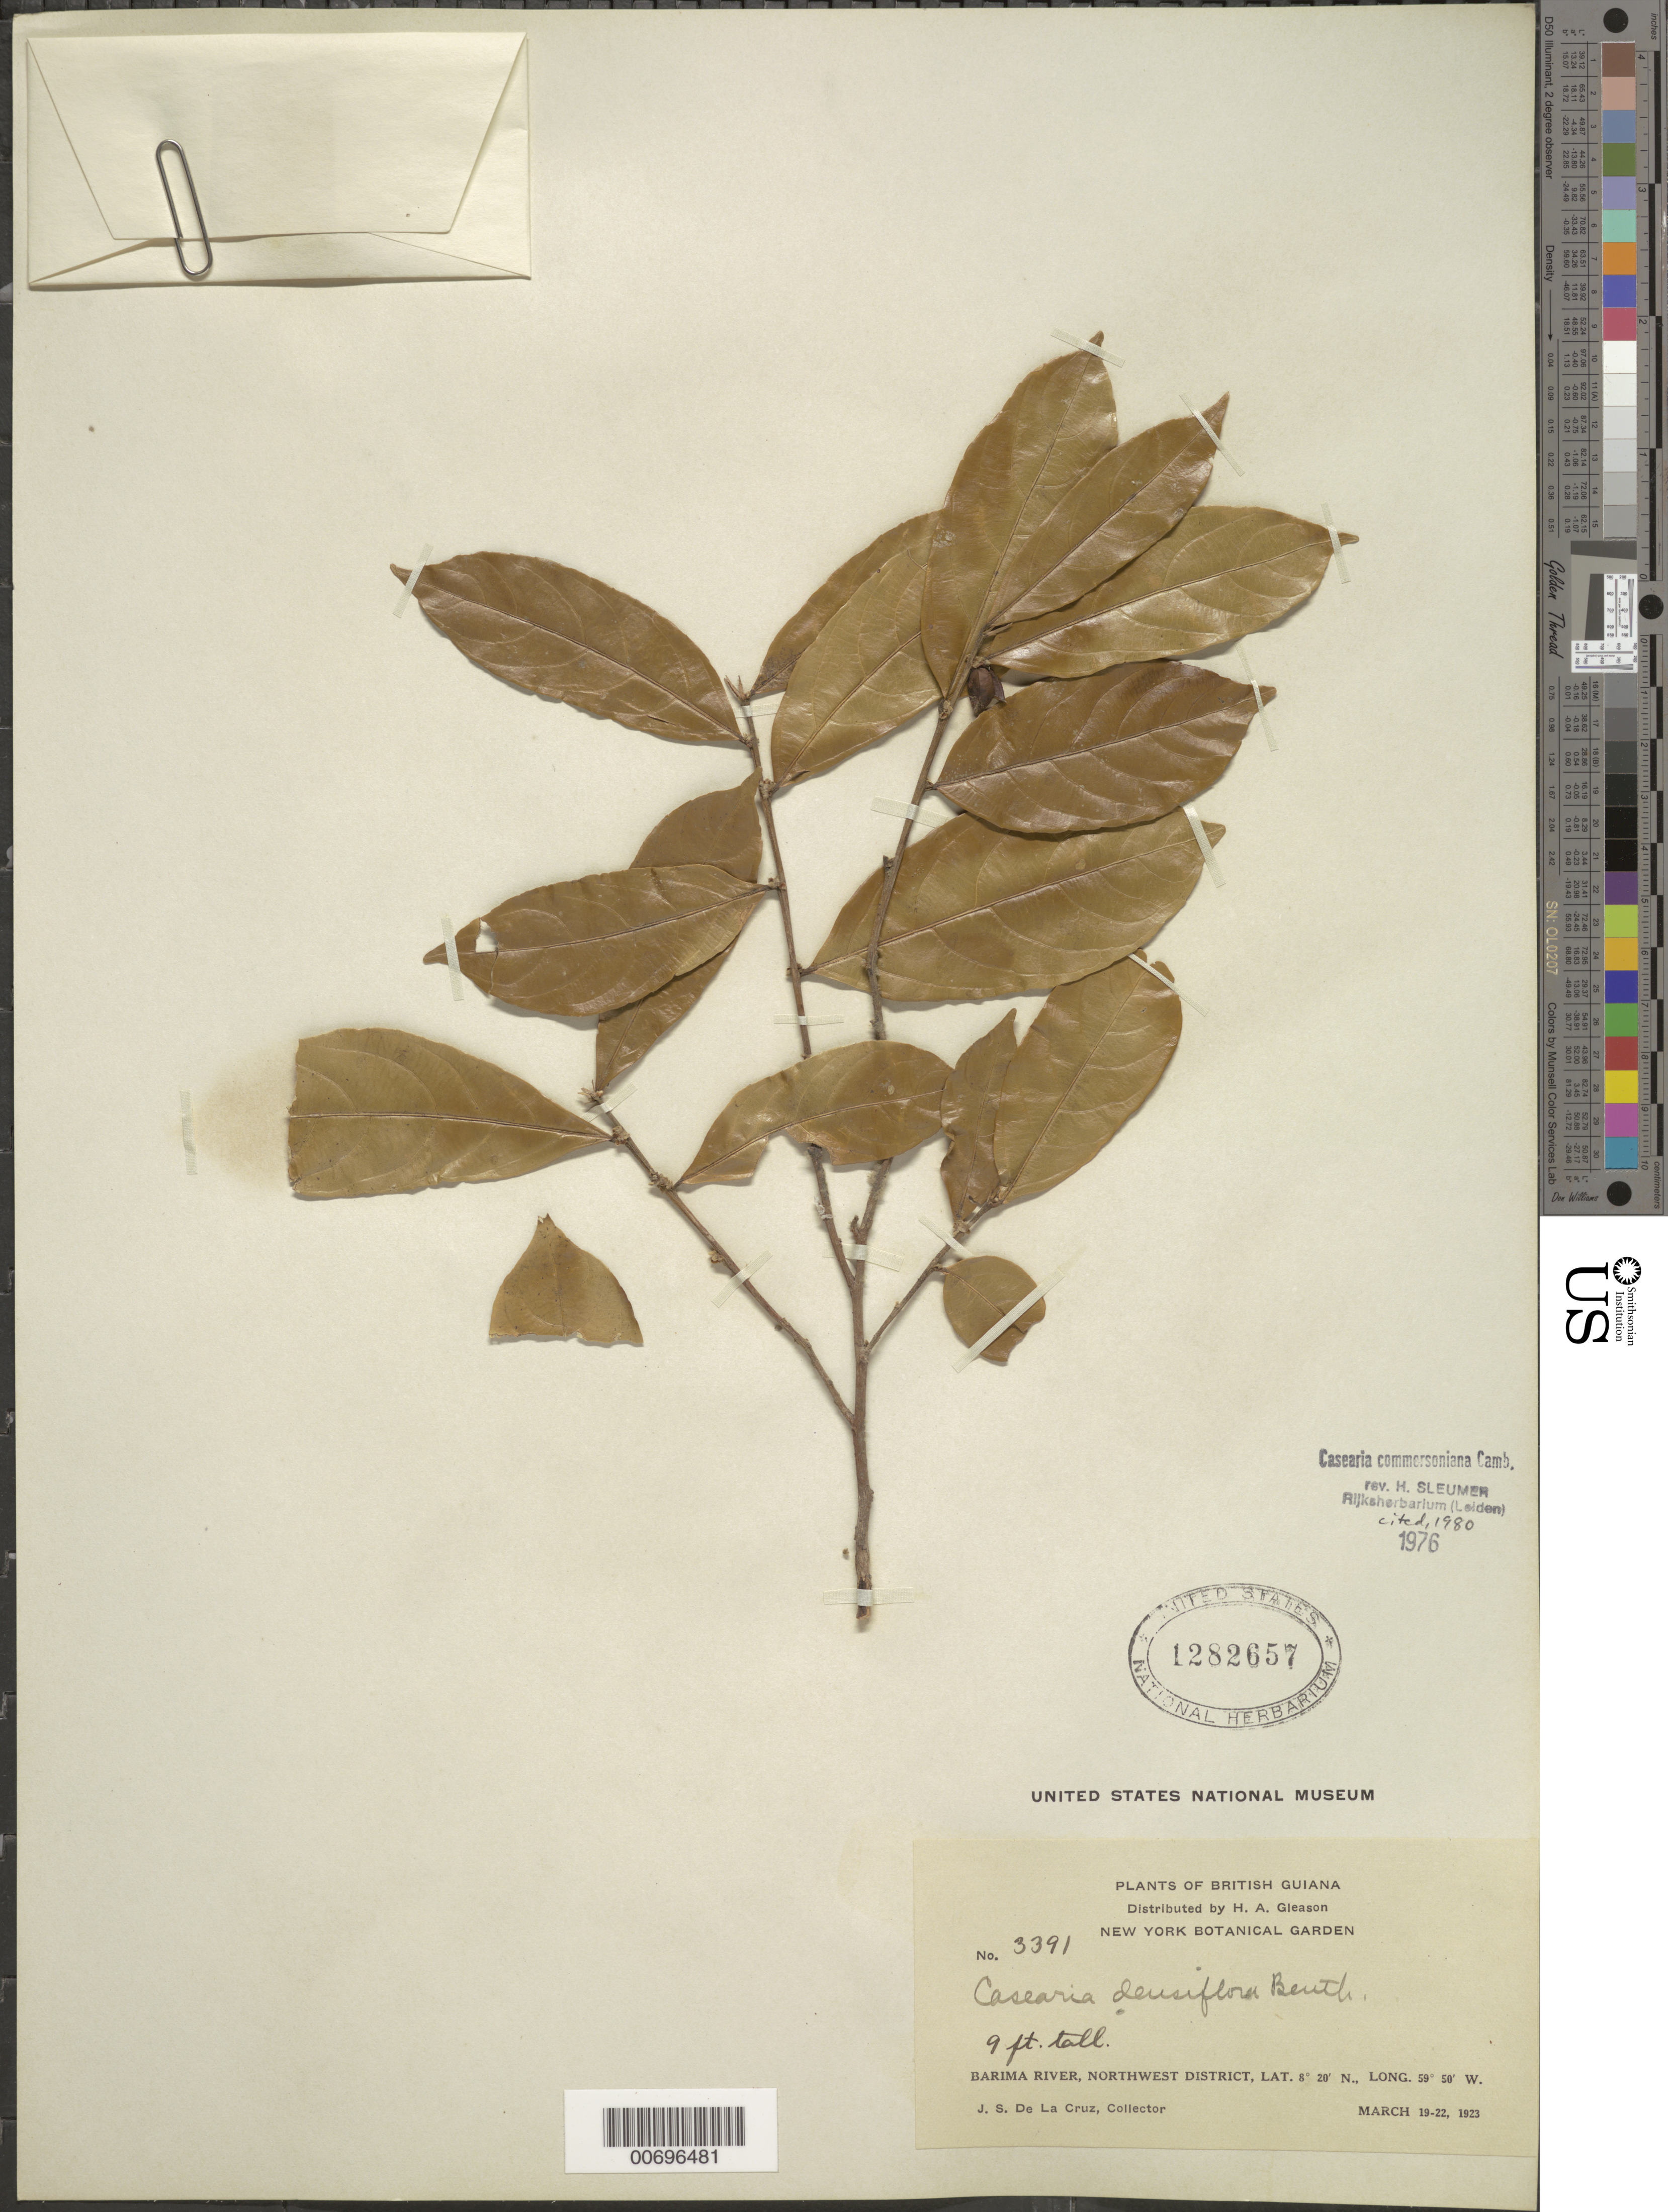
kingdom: Plantae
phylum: Tracheophyta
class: Magnoliopsida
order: Malpighiales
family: Salicaceae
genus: Piparea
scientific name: Piparea dentata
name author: Aubl.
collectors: J. S. de la Cruz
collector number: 3391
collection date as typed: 19-Mar-23 to 22-Mar-23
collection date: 1923-03-19/1923-03-22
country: Guyana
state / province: Barima-Waini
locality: Barima R., NW District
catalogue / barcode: US 1282657